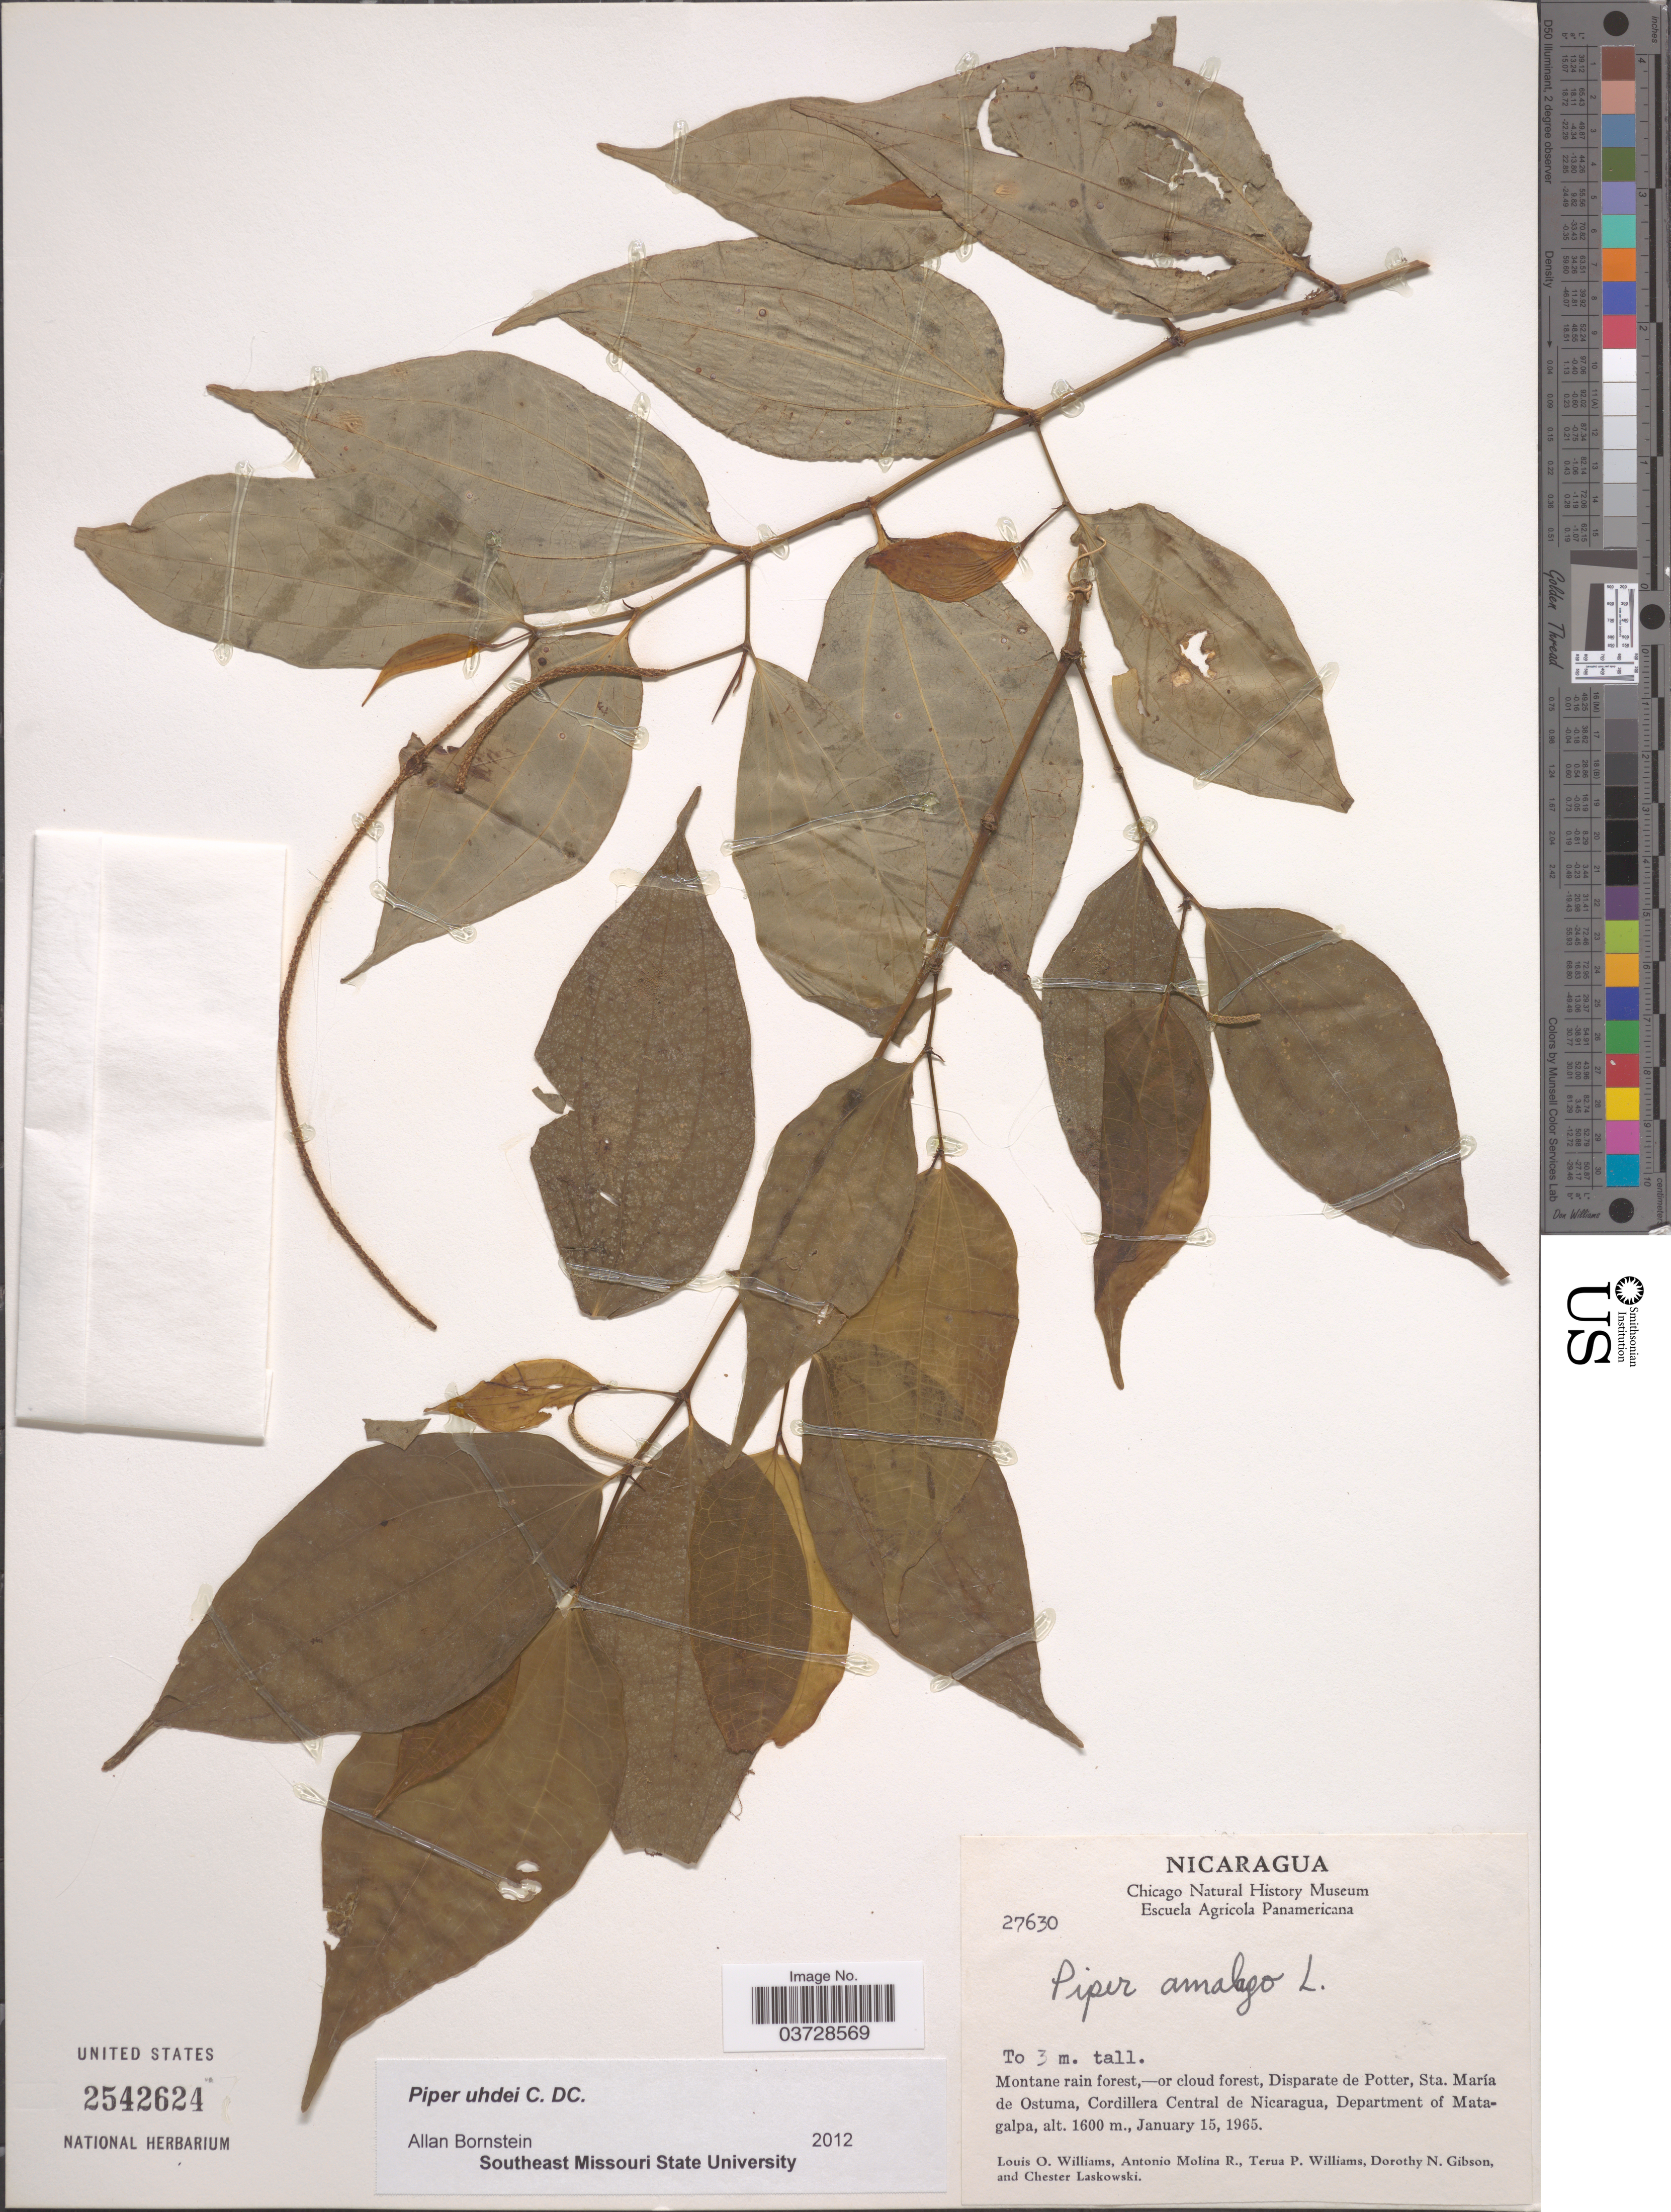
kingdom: Plantae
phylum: Tracheophyta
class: Magnoliopsida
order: Piperales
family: Piperaceae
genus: Piper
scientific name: Piper uhdei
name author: C. DC.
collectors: L. O. Williams, A. Molina R., T. Williams, D. N. Gibson & C. Laskowski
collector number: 27630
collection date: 1965-01-15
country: Nicaragua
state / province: Matagalpa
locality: Disparate de Potter, Sta. María de Ostuma, Cordillera Central de Nicaragua, Department of Matagalpa.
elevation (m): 1600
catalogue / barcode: US 2542624